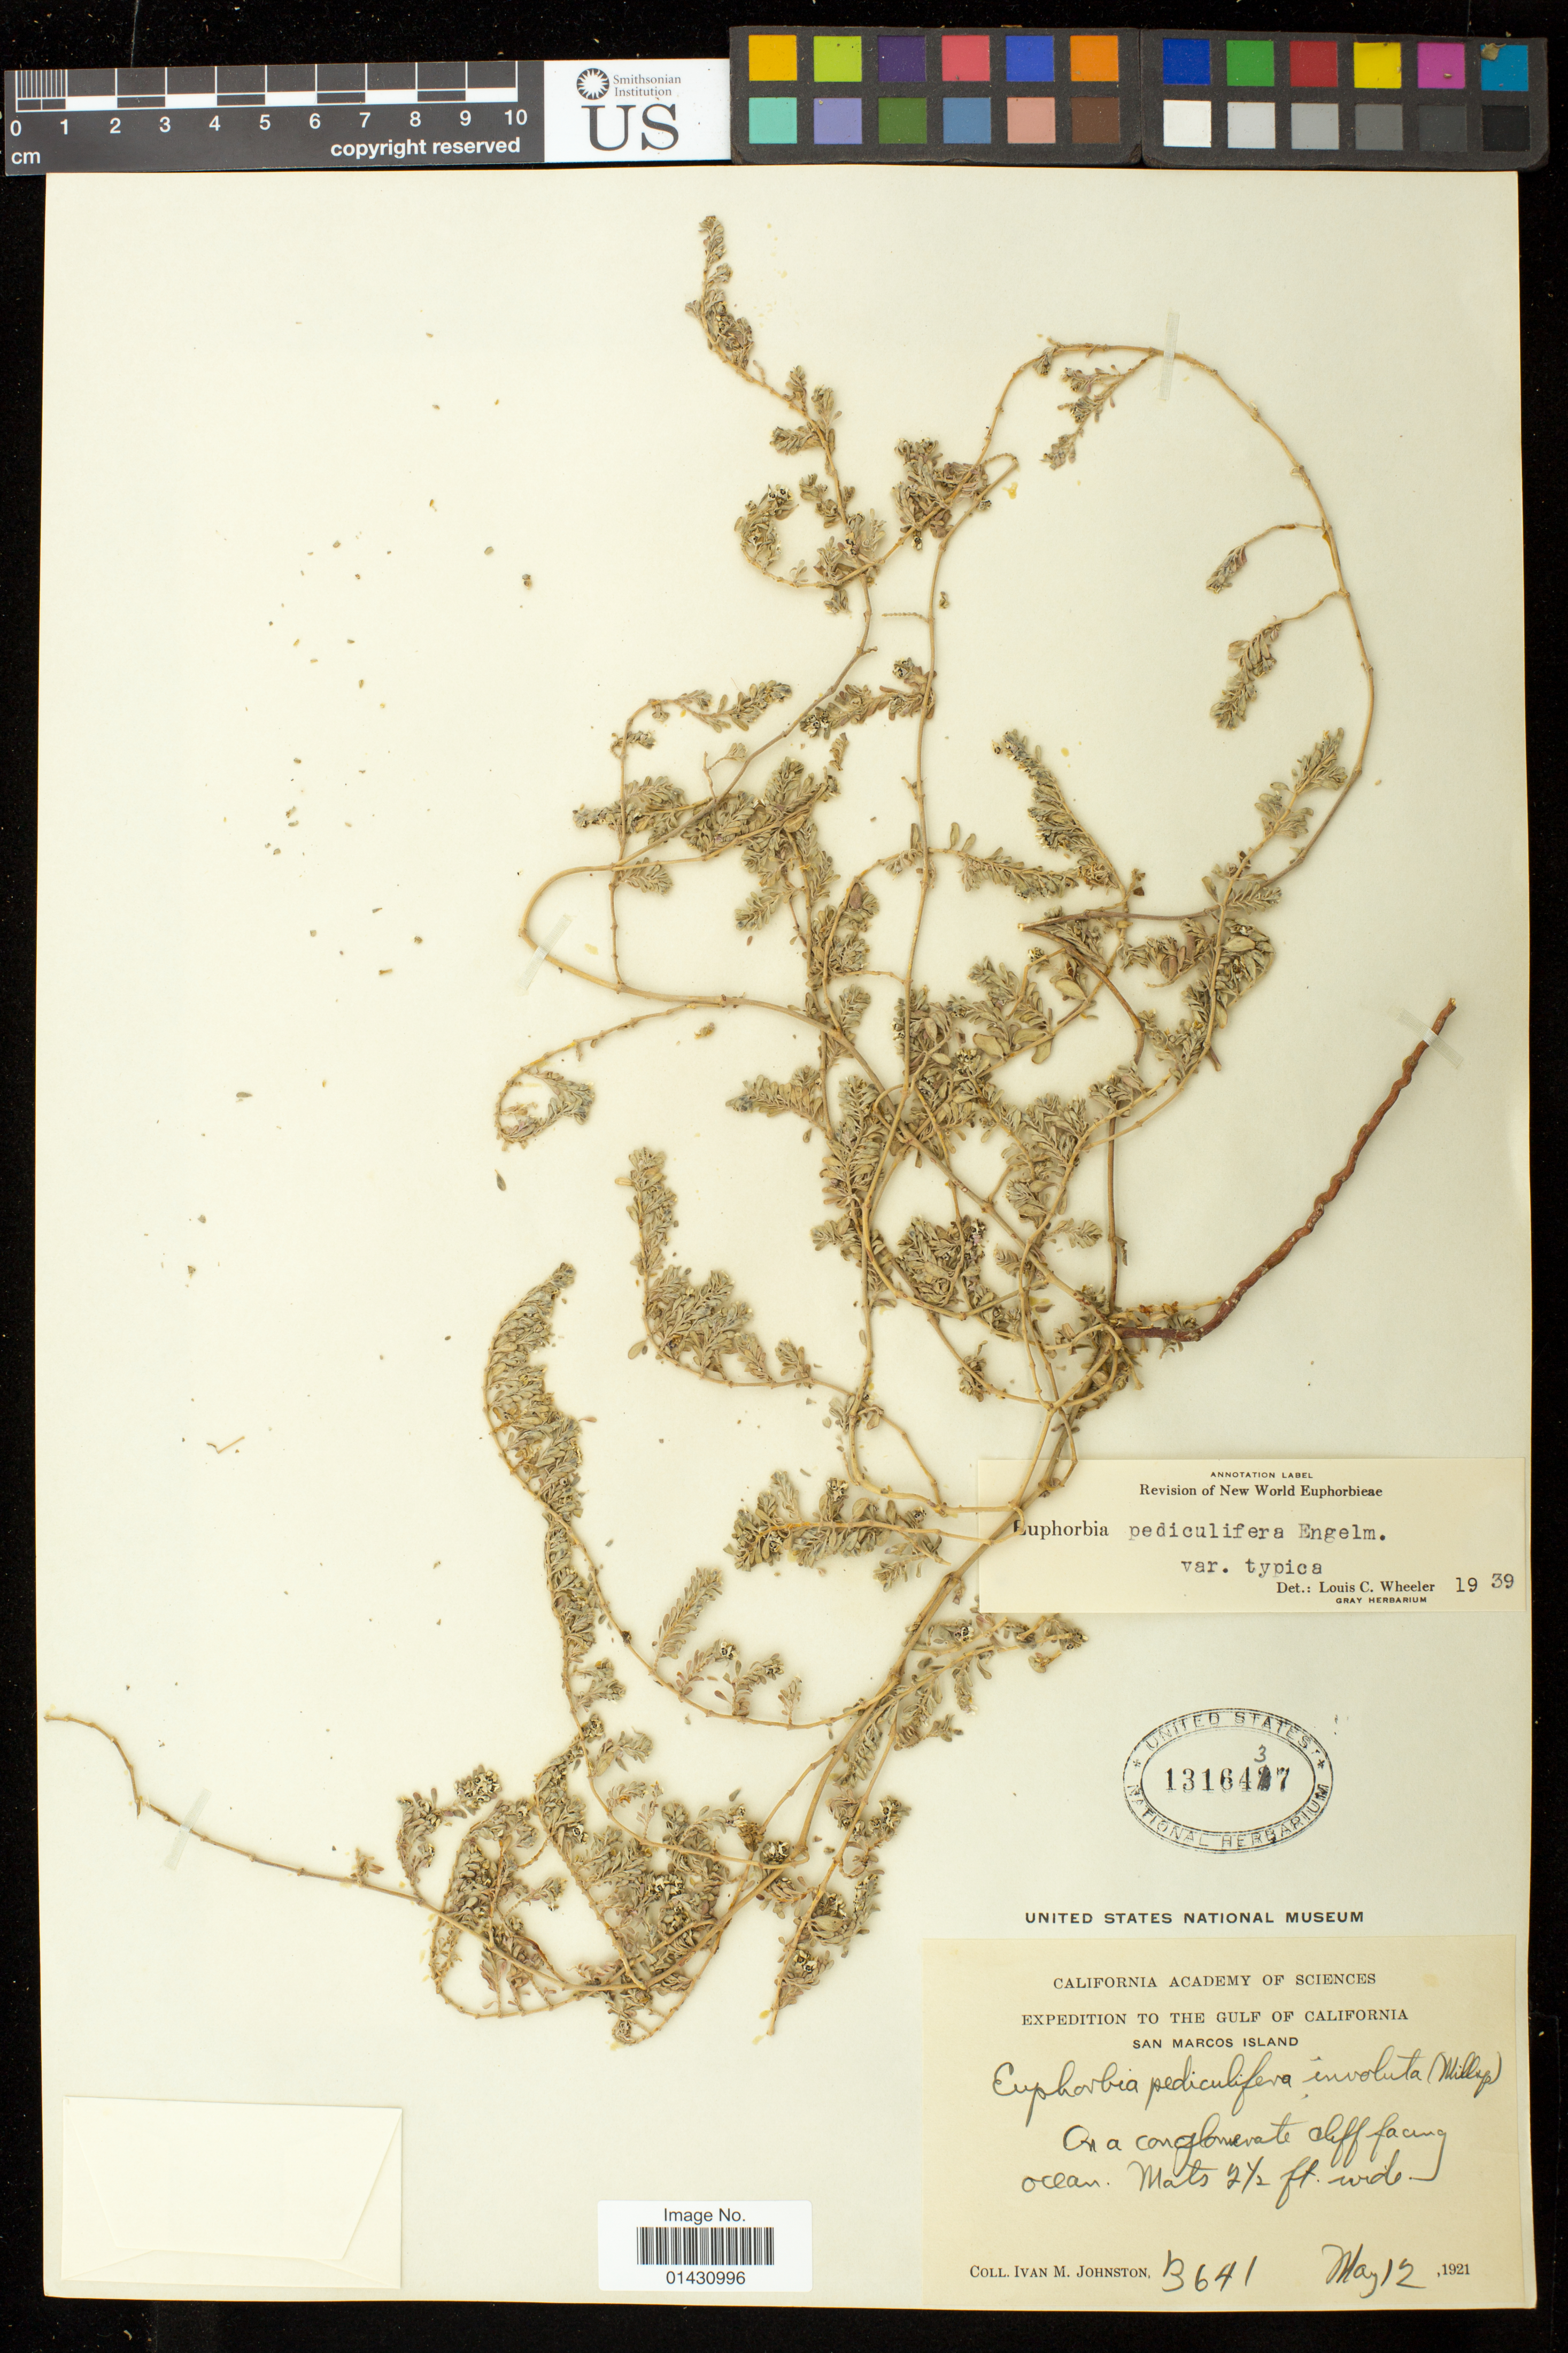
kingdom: Plantae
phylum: Tracheophyta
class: Magnoliopsida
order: Malpighiales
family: Euphorbiaceae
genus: Euphorbia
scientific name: Euphorbia pediculifera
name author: Engelm.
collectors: I.M. Johnston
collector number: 3641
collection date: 1921-05-12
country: Mexico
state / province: Baja California Sur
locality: Isla San Marcos; On a conglomerate cliff facing ocean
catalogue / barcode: US 1316437